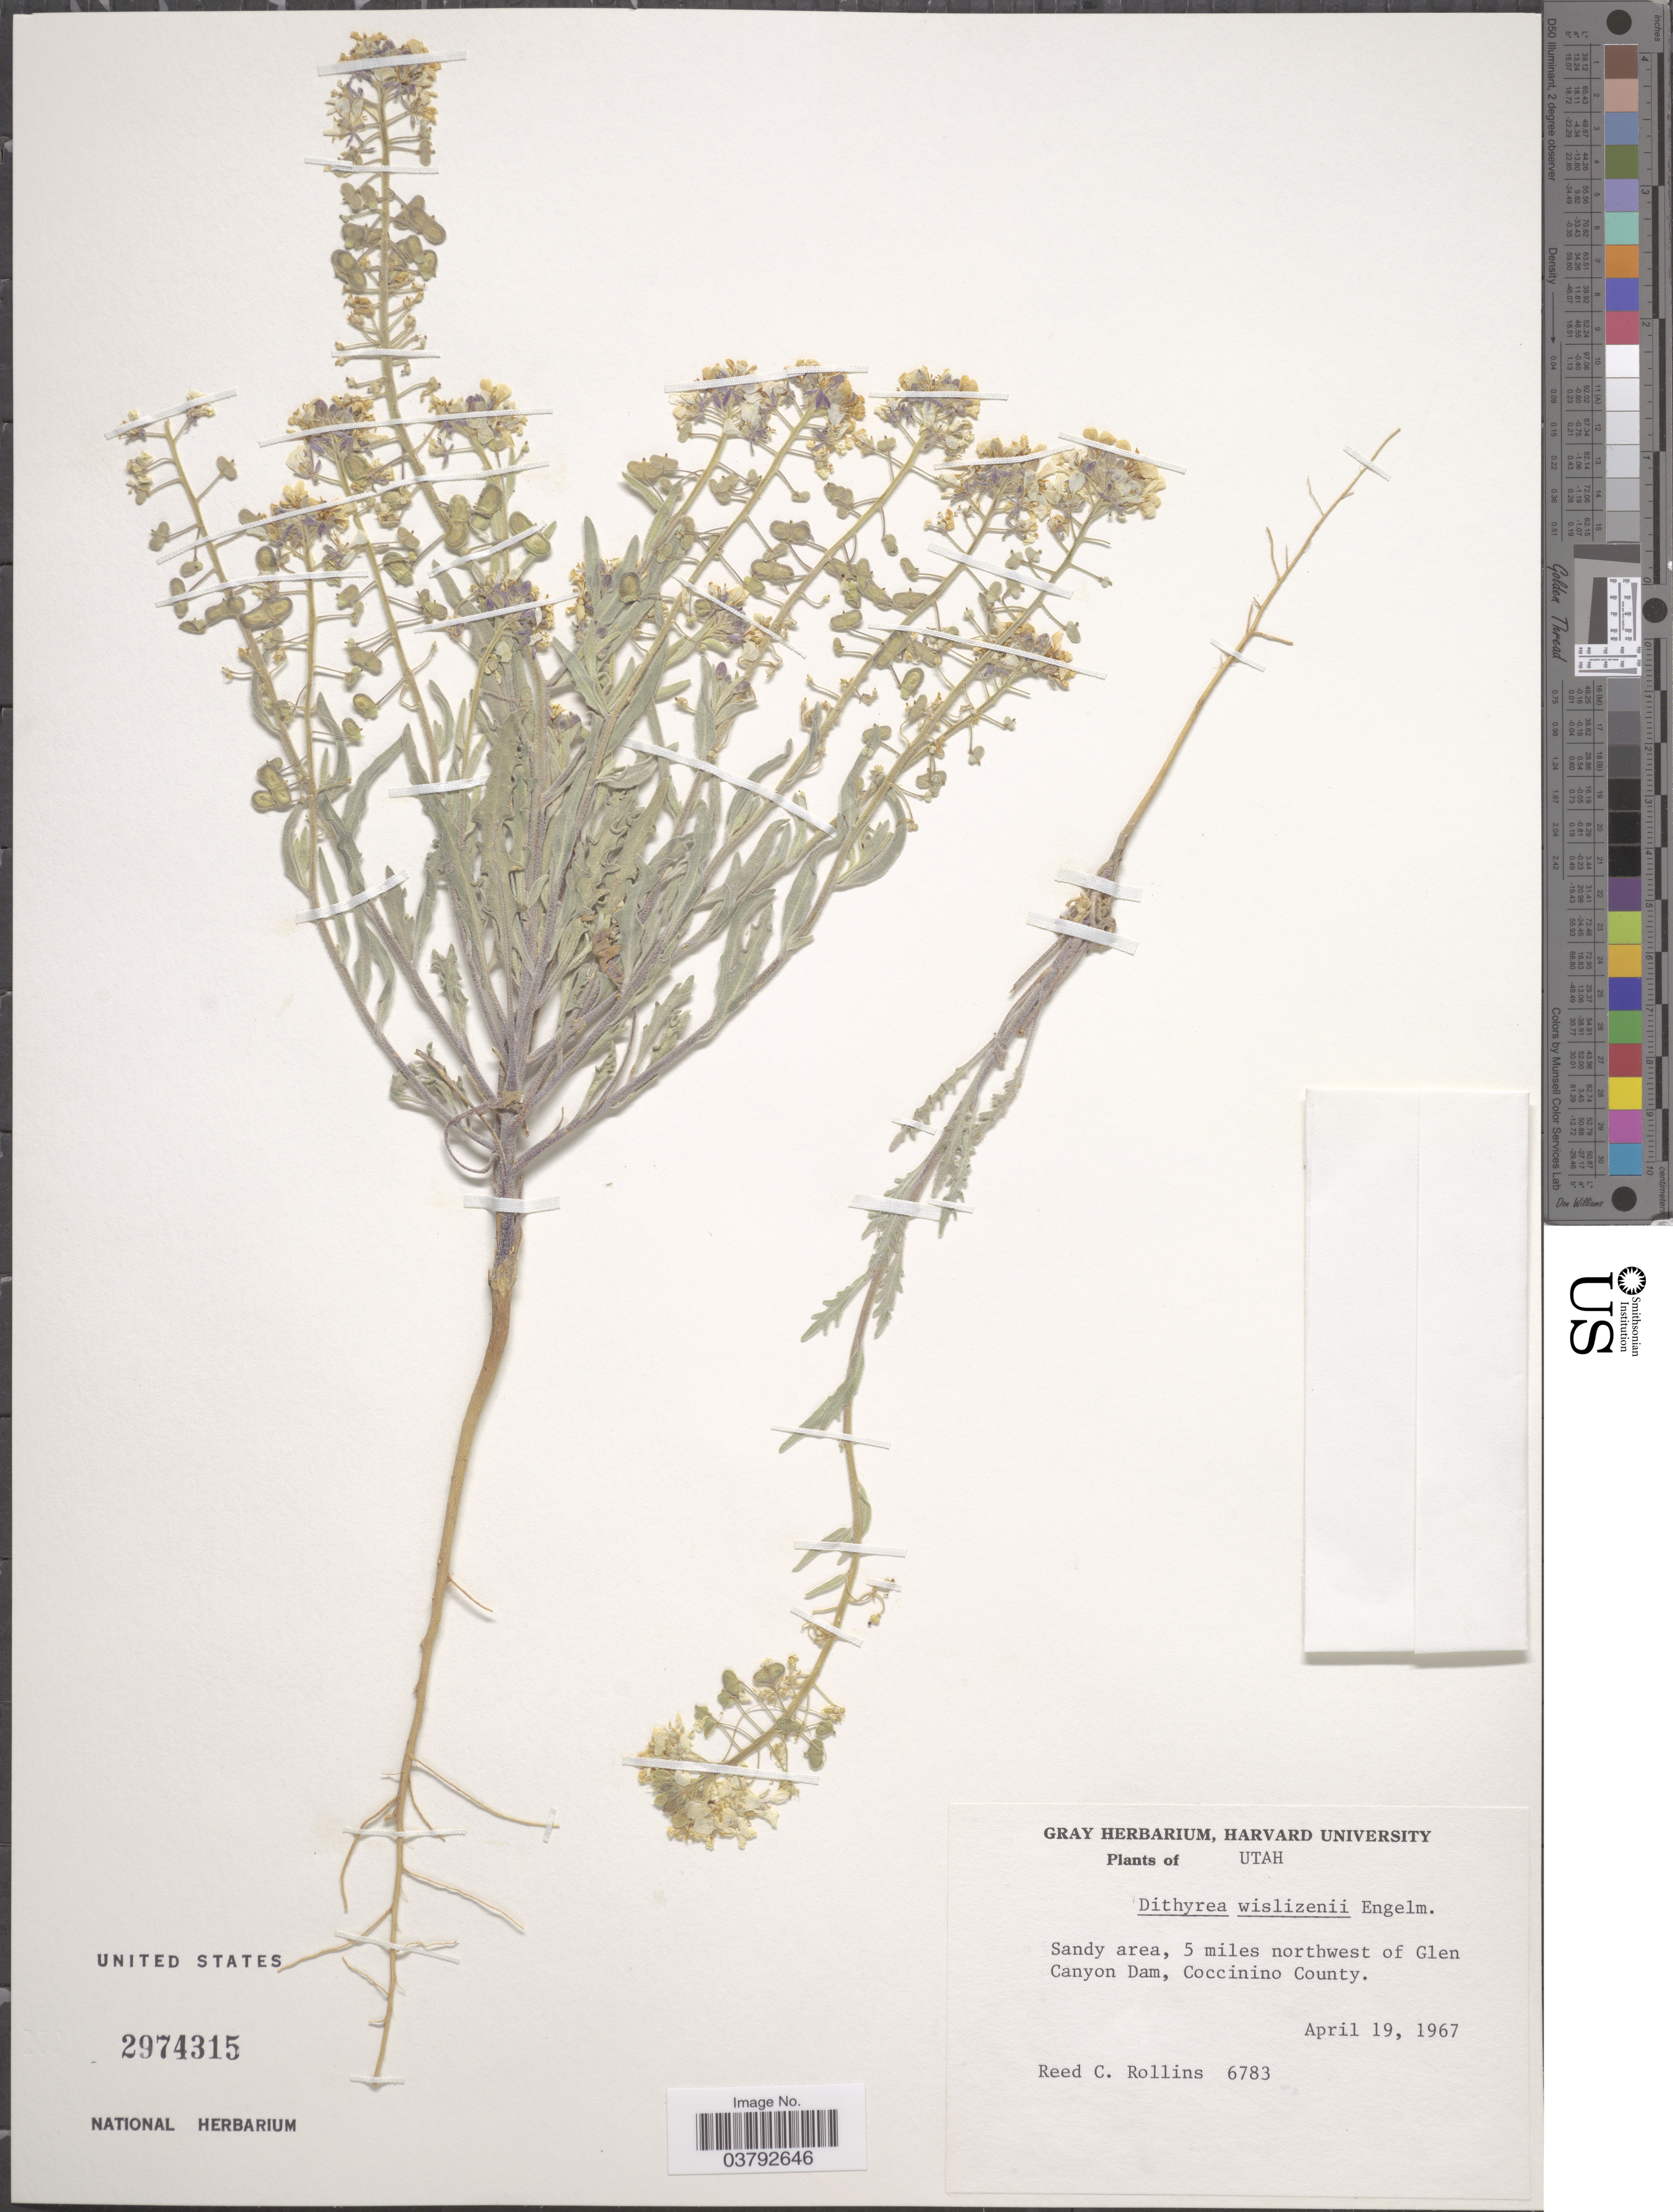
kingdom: Plantae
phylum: Tracheophyta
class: Magnoliopsida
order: Brassicales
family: Brassicaceae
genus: Dithyrea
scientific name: Dithyrea wislizeni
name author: Engelm.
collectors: R. C. Rollins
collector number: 6783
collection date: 1967-04-19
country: United States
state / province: Utah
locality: Sandy area, 5 miles northwest of Glen Canyon Dam, Coccinino County.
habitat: sandy area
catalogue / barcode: US 2974315